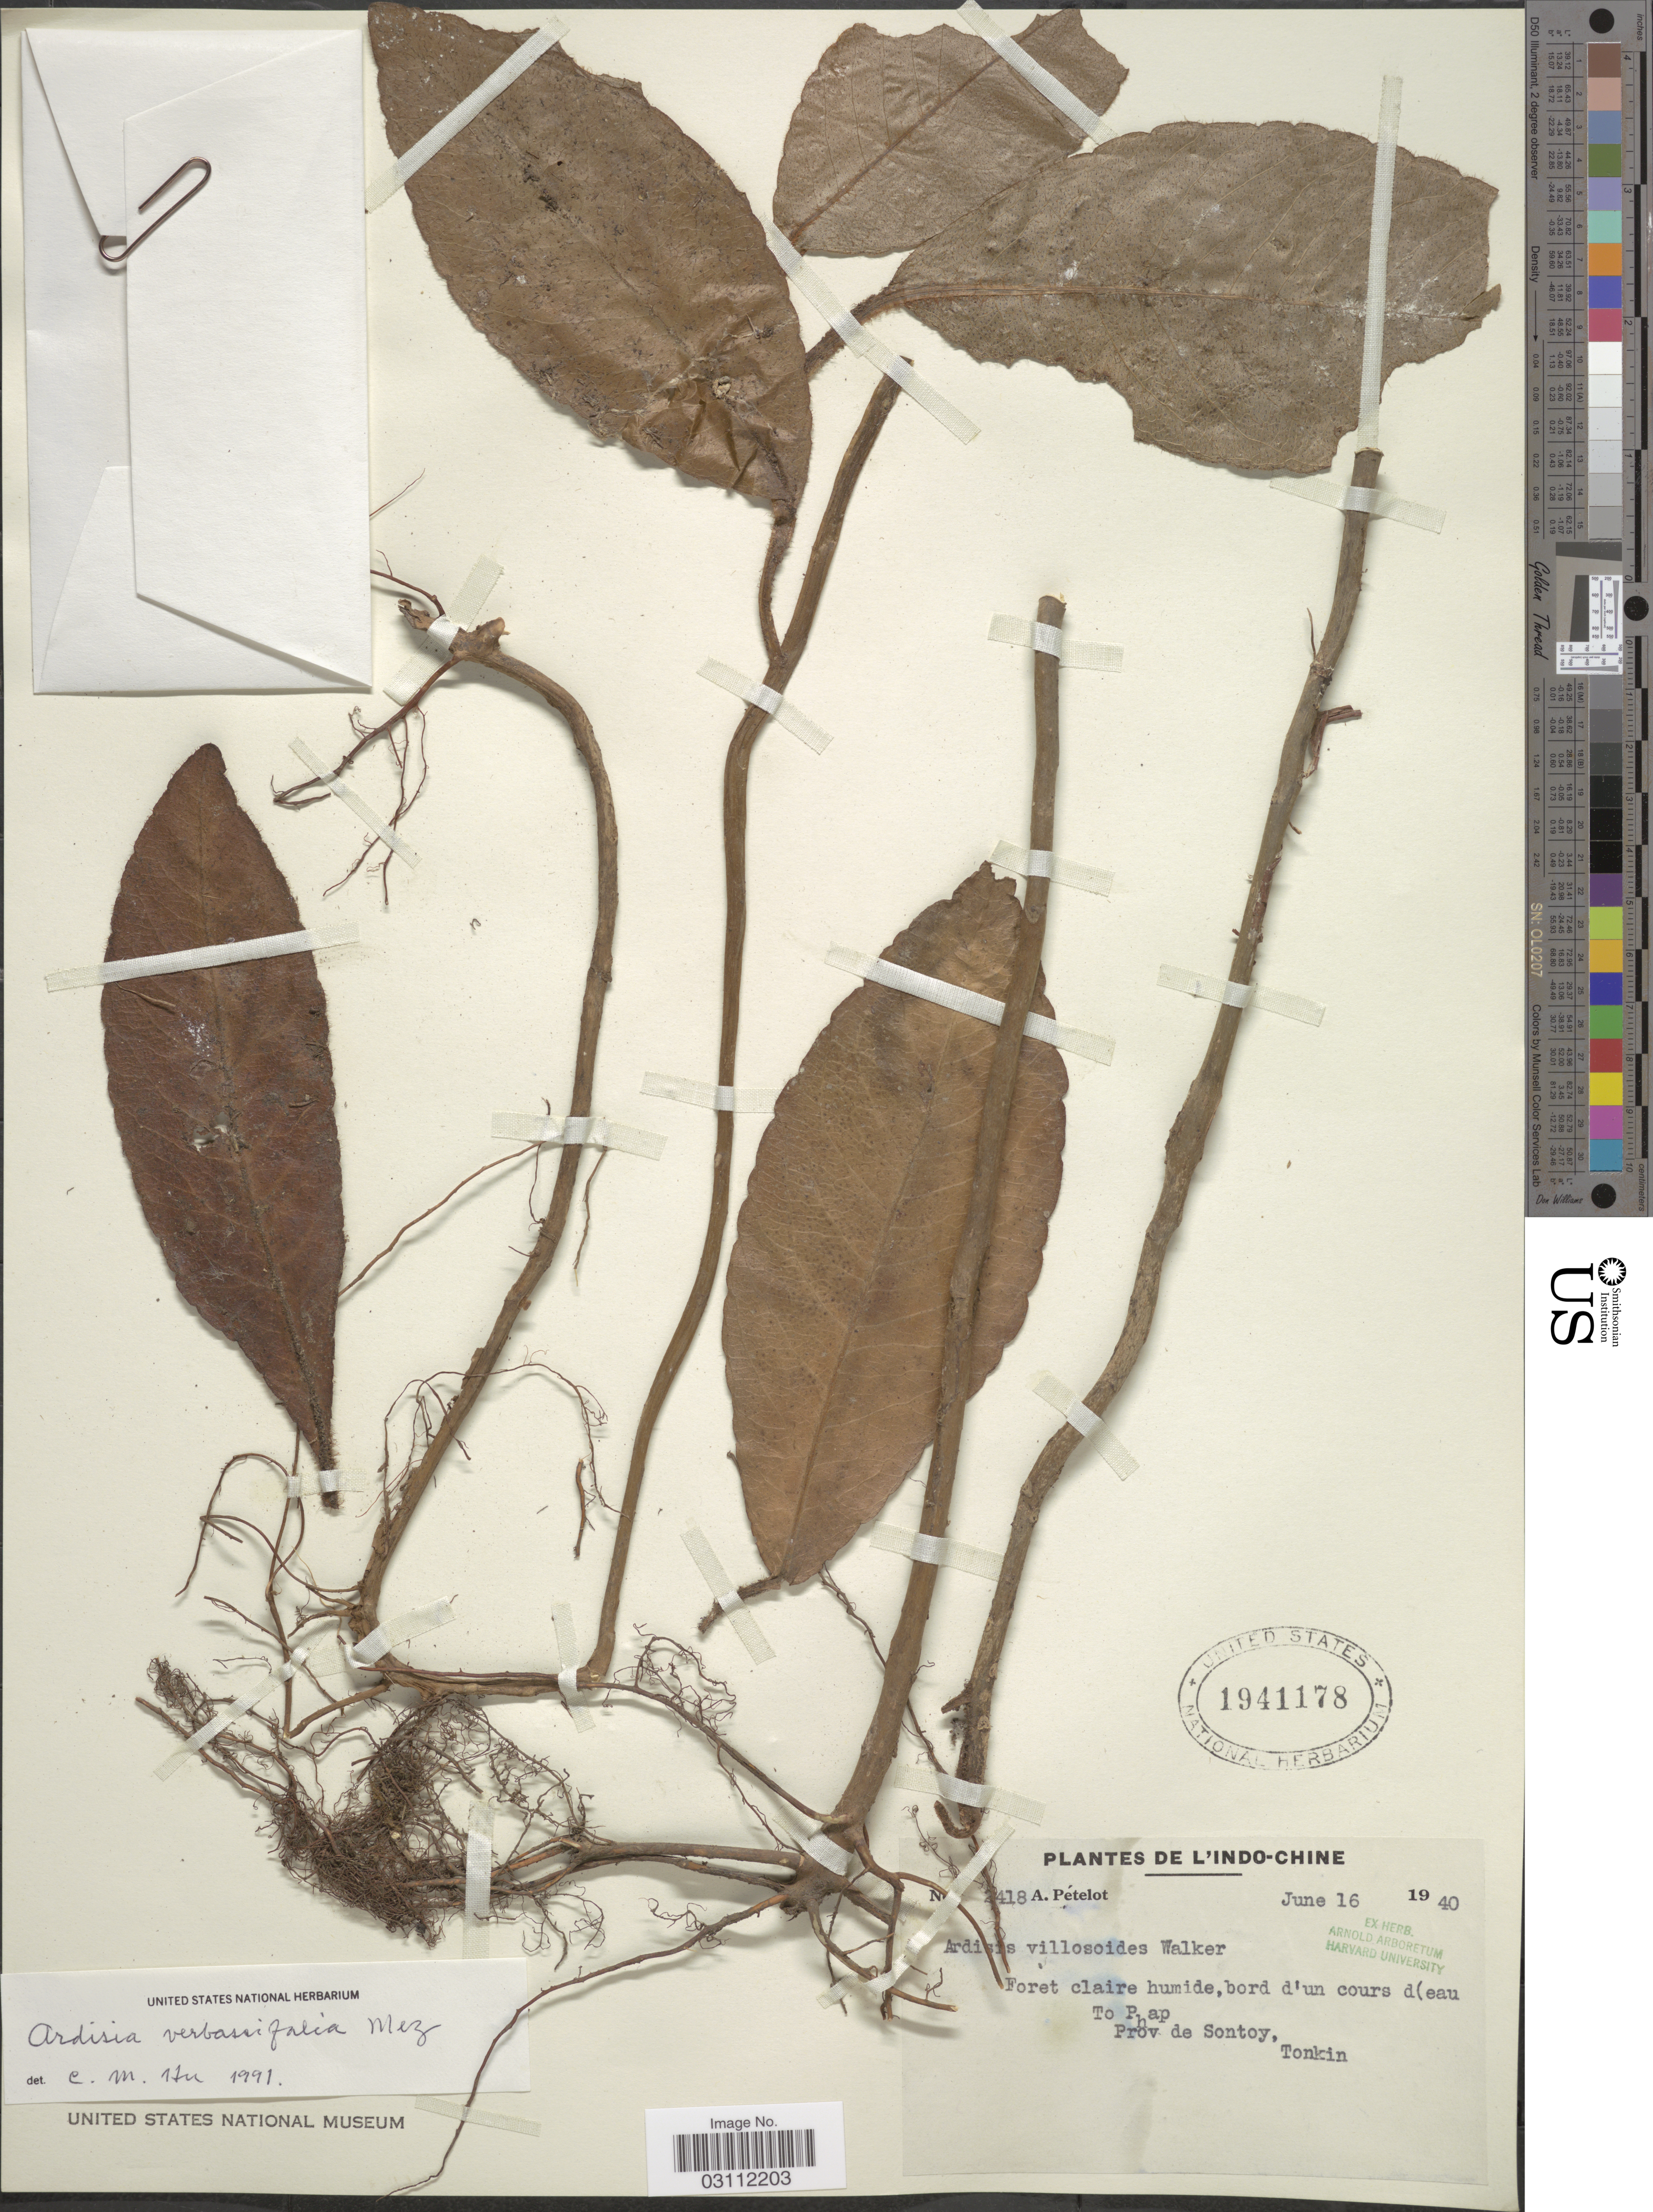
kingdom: Plantae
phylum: Tracheophyta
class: Magnoliopsida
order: Ericales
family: Primulaceae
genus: Ardisia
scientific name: Ardisia villosoides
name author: E. Walker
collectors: A. Petelot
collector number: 2418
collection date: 1940-06-16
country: Vietnam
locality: L'Indo-Chine. Foret claire humide, bord d'un cours d(eau To Phap. Prov. de Sontoy, Tonkin.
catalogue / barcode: US 1941178